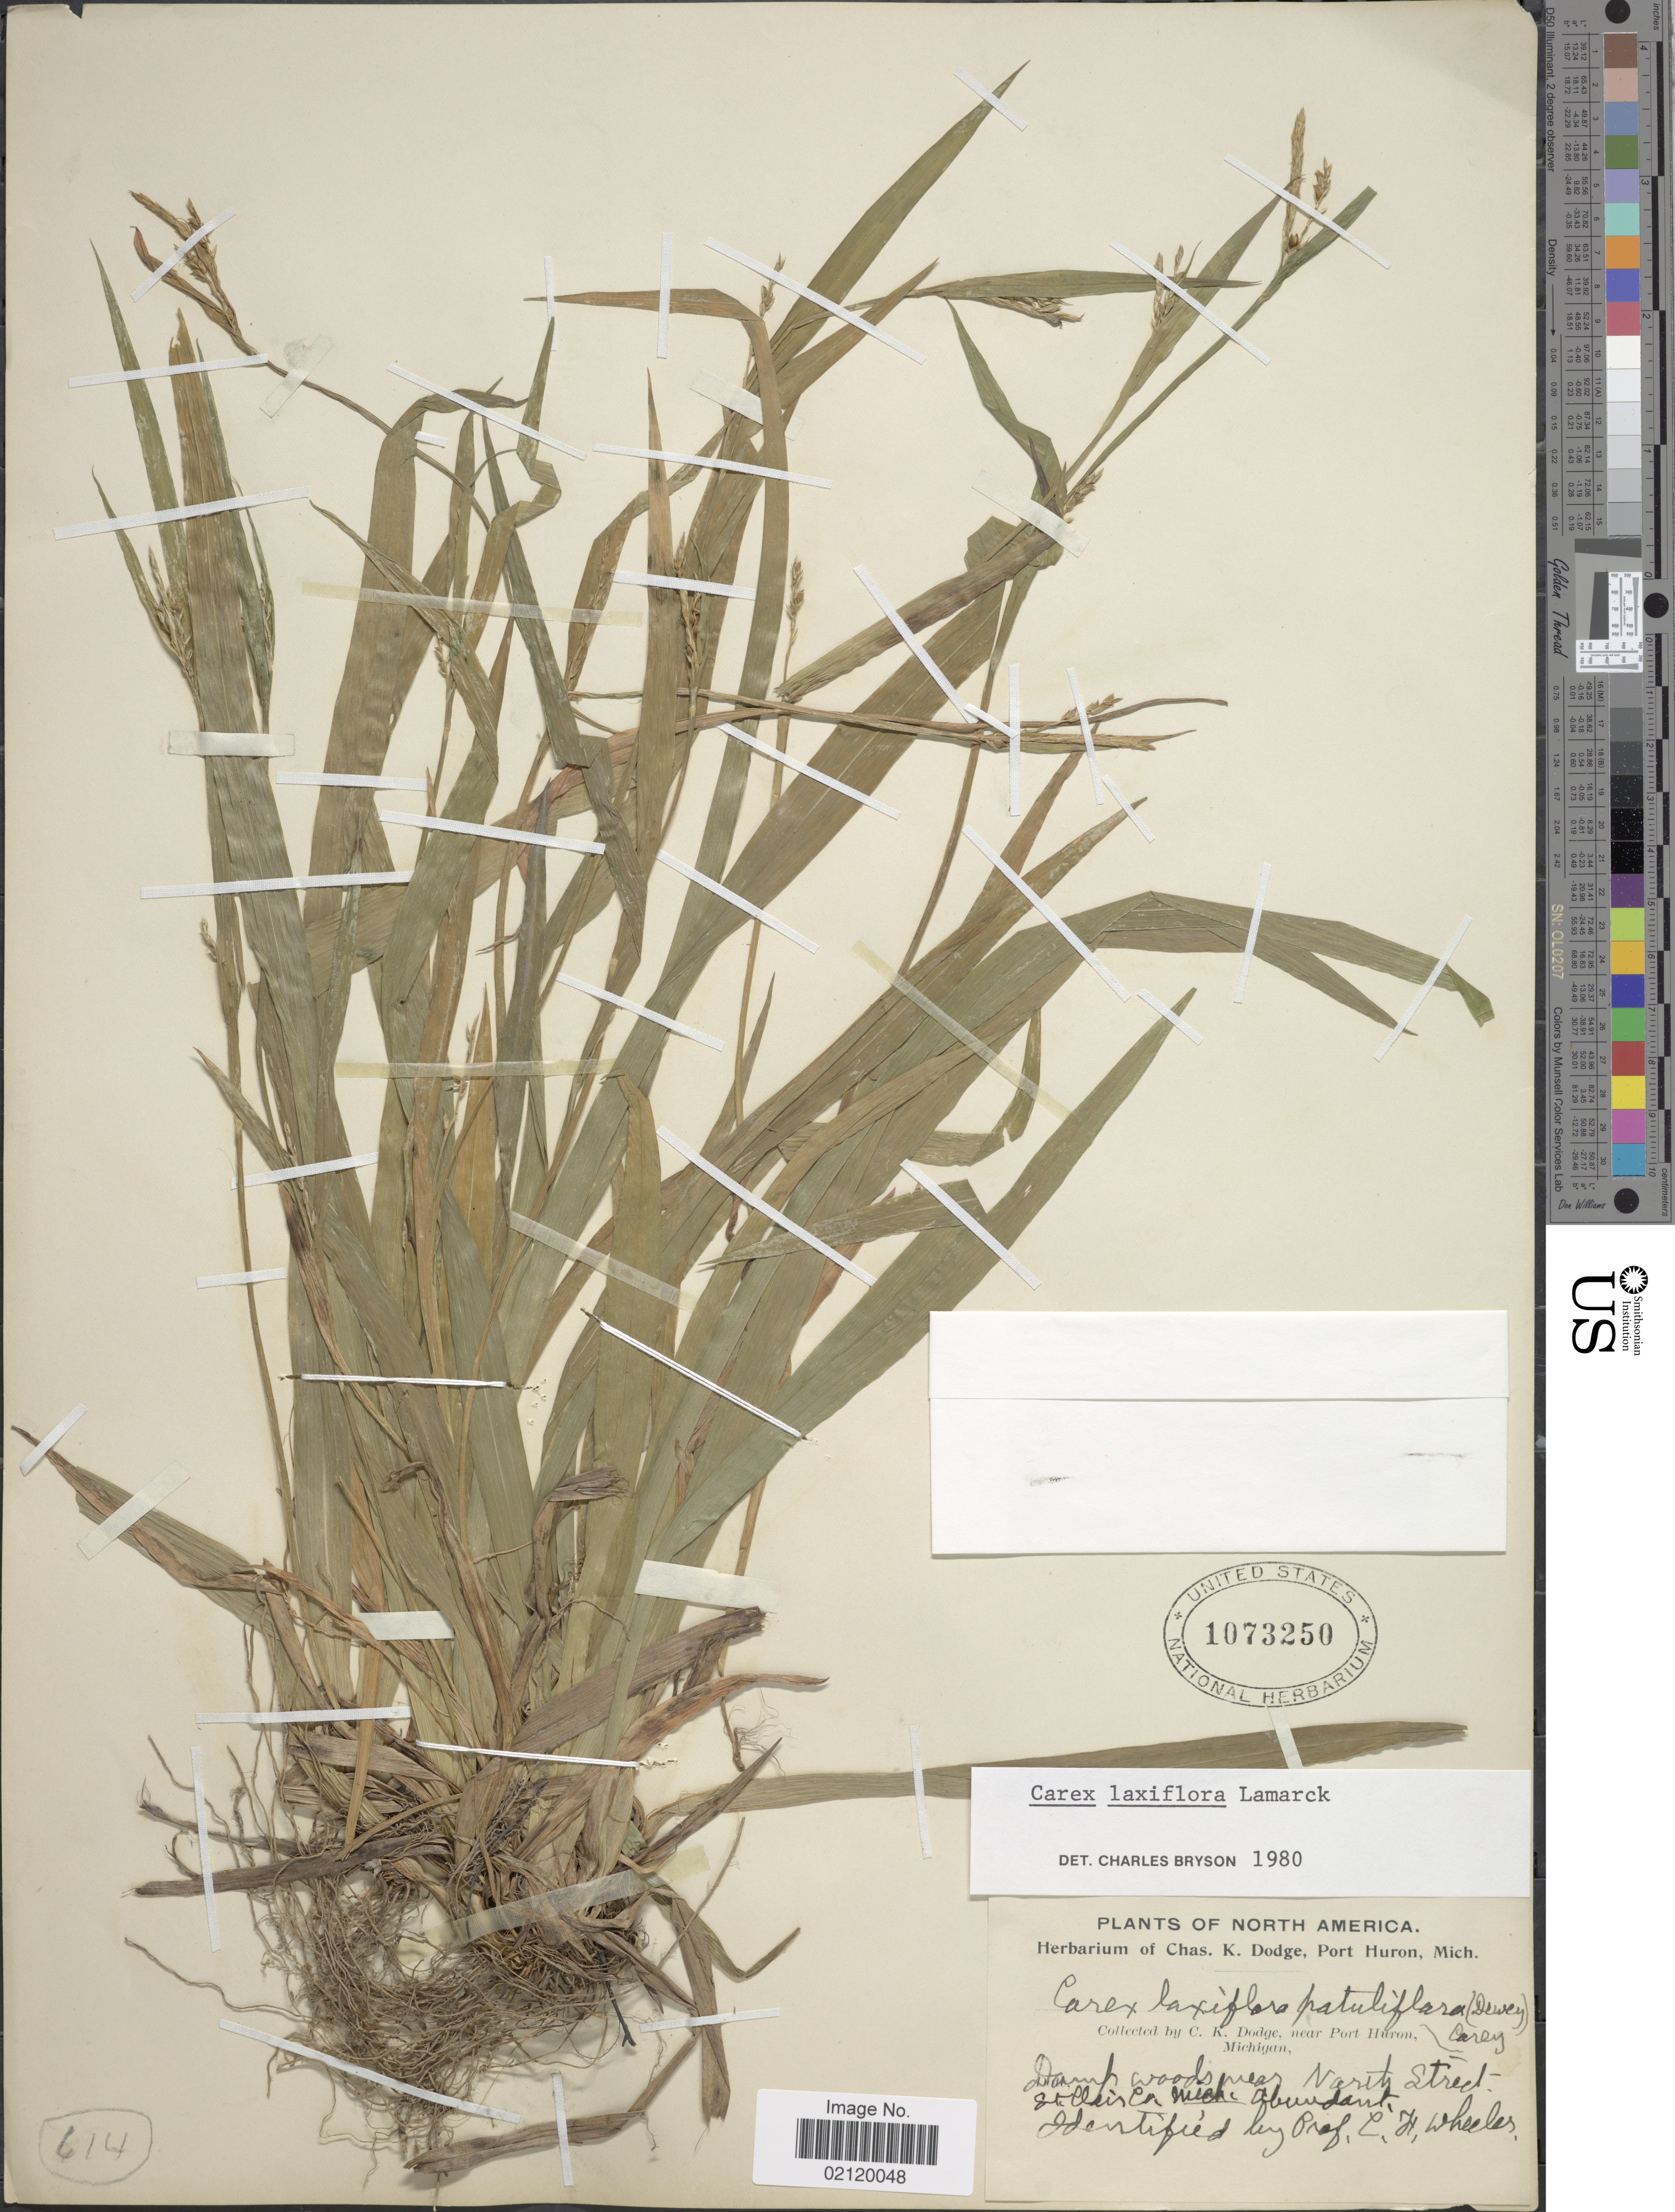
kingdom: Plantae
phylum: Tracheophyta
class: Liliopsida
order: Poales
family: Cyperaceae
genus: Carex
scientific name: Carex laxiflora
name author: Lam.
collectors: C. K. Dodge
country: United States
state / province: Michigan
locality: Near Port Huron. Damp woods near North Street, St. Clair Co.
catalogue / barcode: US 1073250